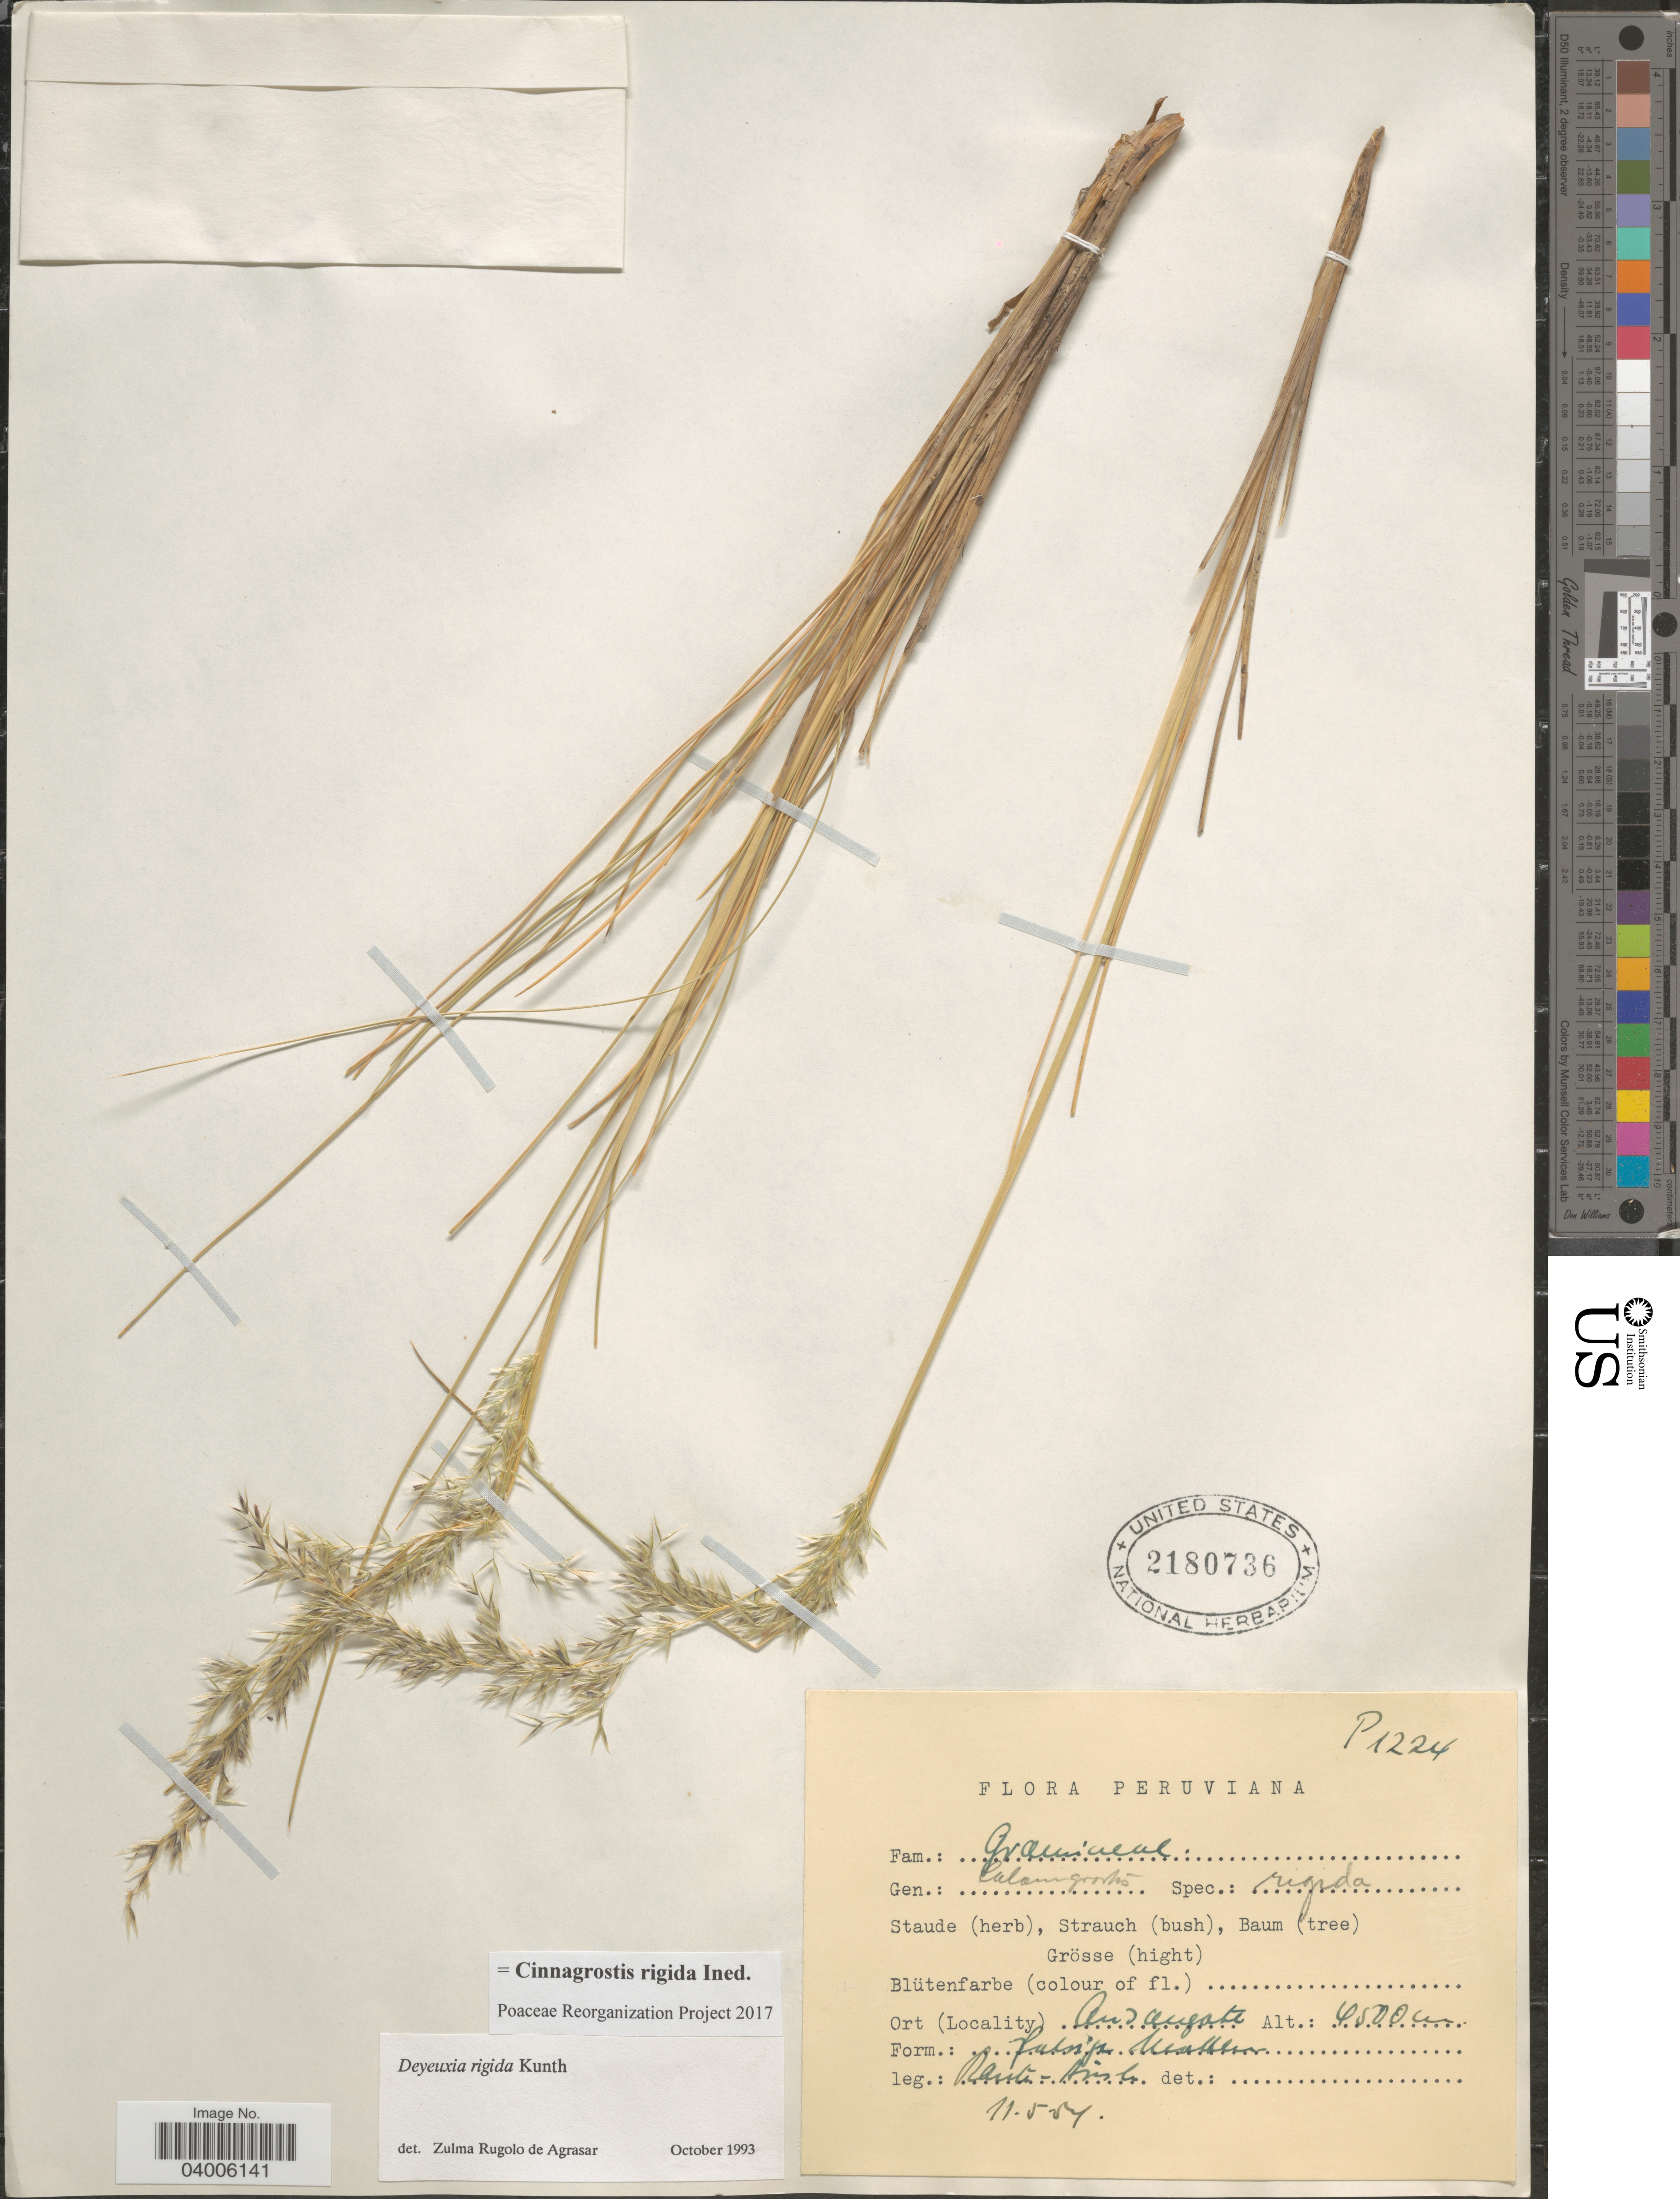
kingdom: Plantae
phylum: Tracheophyta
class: Liliopsida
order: Poales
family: Poaceae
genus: Cinnagrostis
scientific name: Cinnagrostis rigida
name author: (Kunth) P.M. Peterson et al.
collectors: W. Rauh & G. Hirsch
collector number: P1224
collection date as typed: Transcribed d/m/y: 11/5/54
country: Peru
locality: Auzangate.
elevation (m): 4500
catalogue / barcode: US 2180736